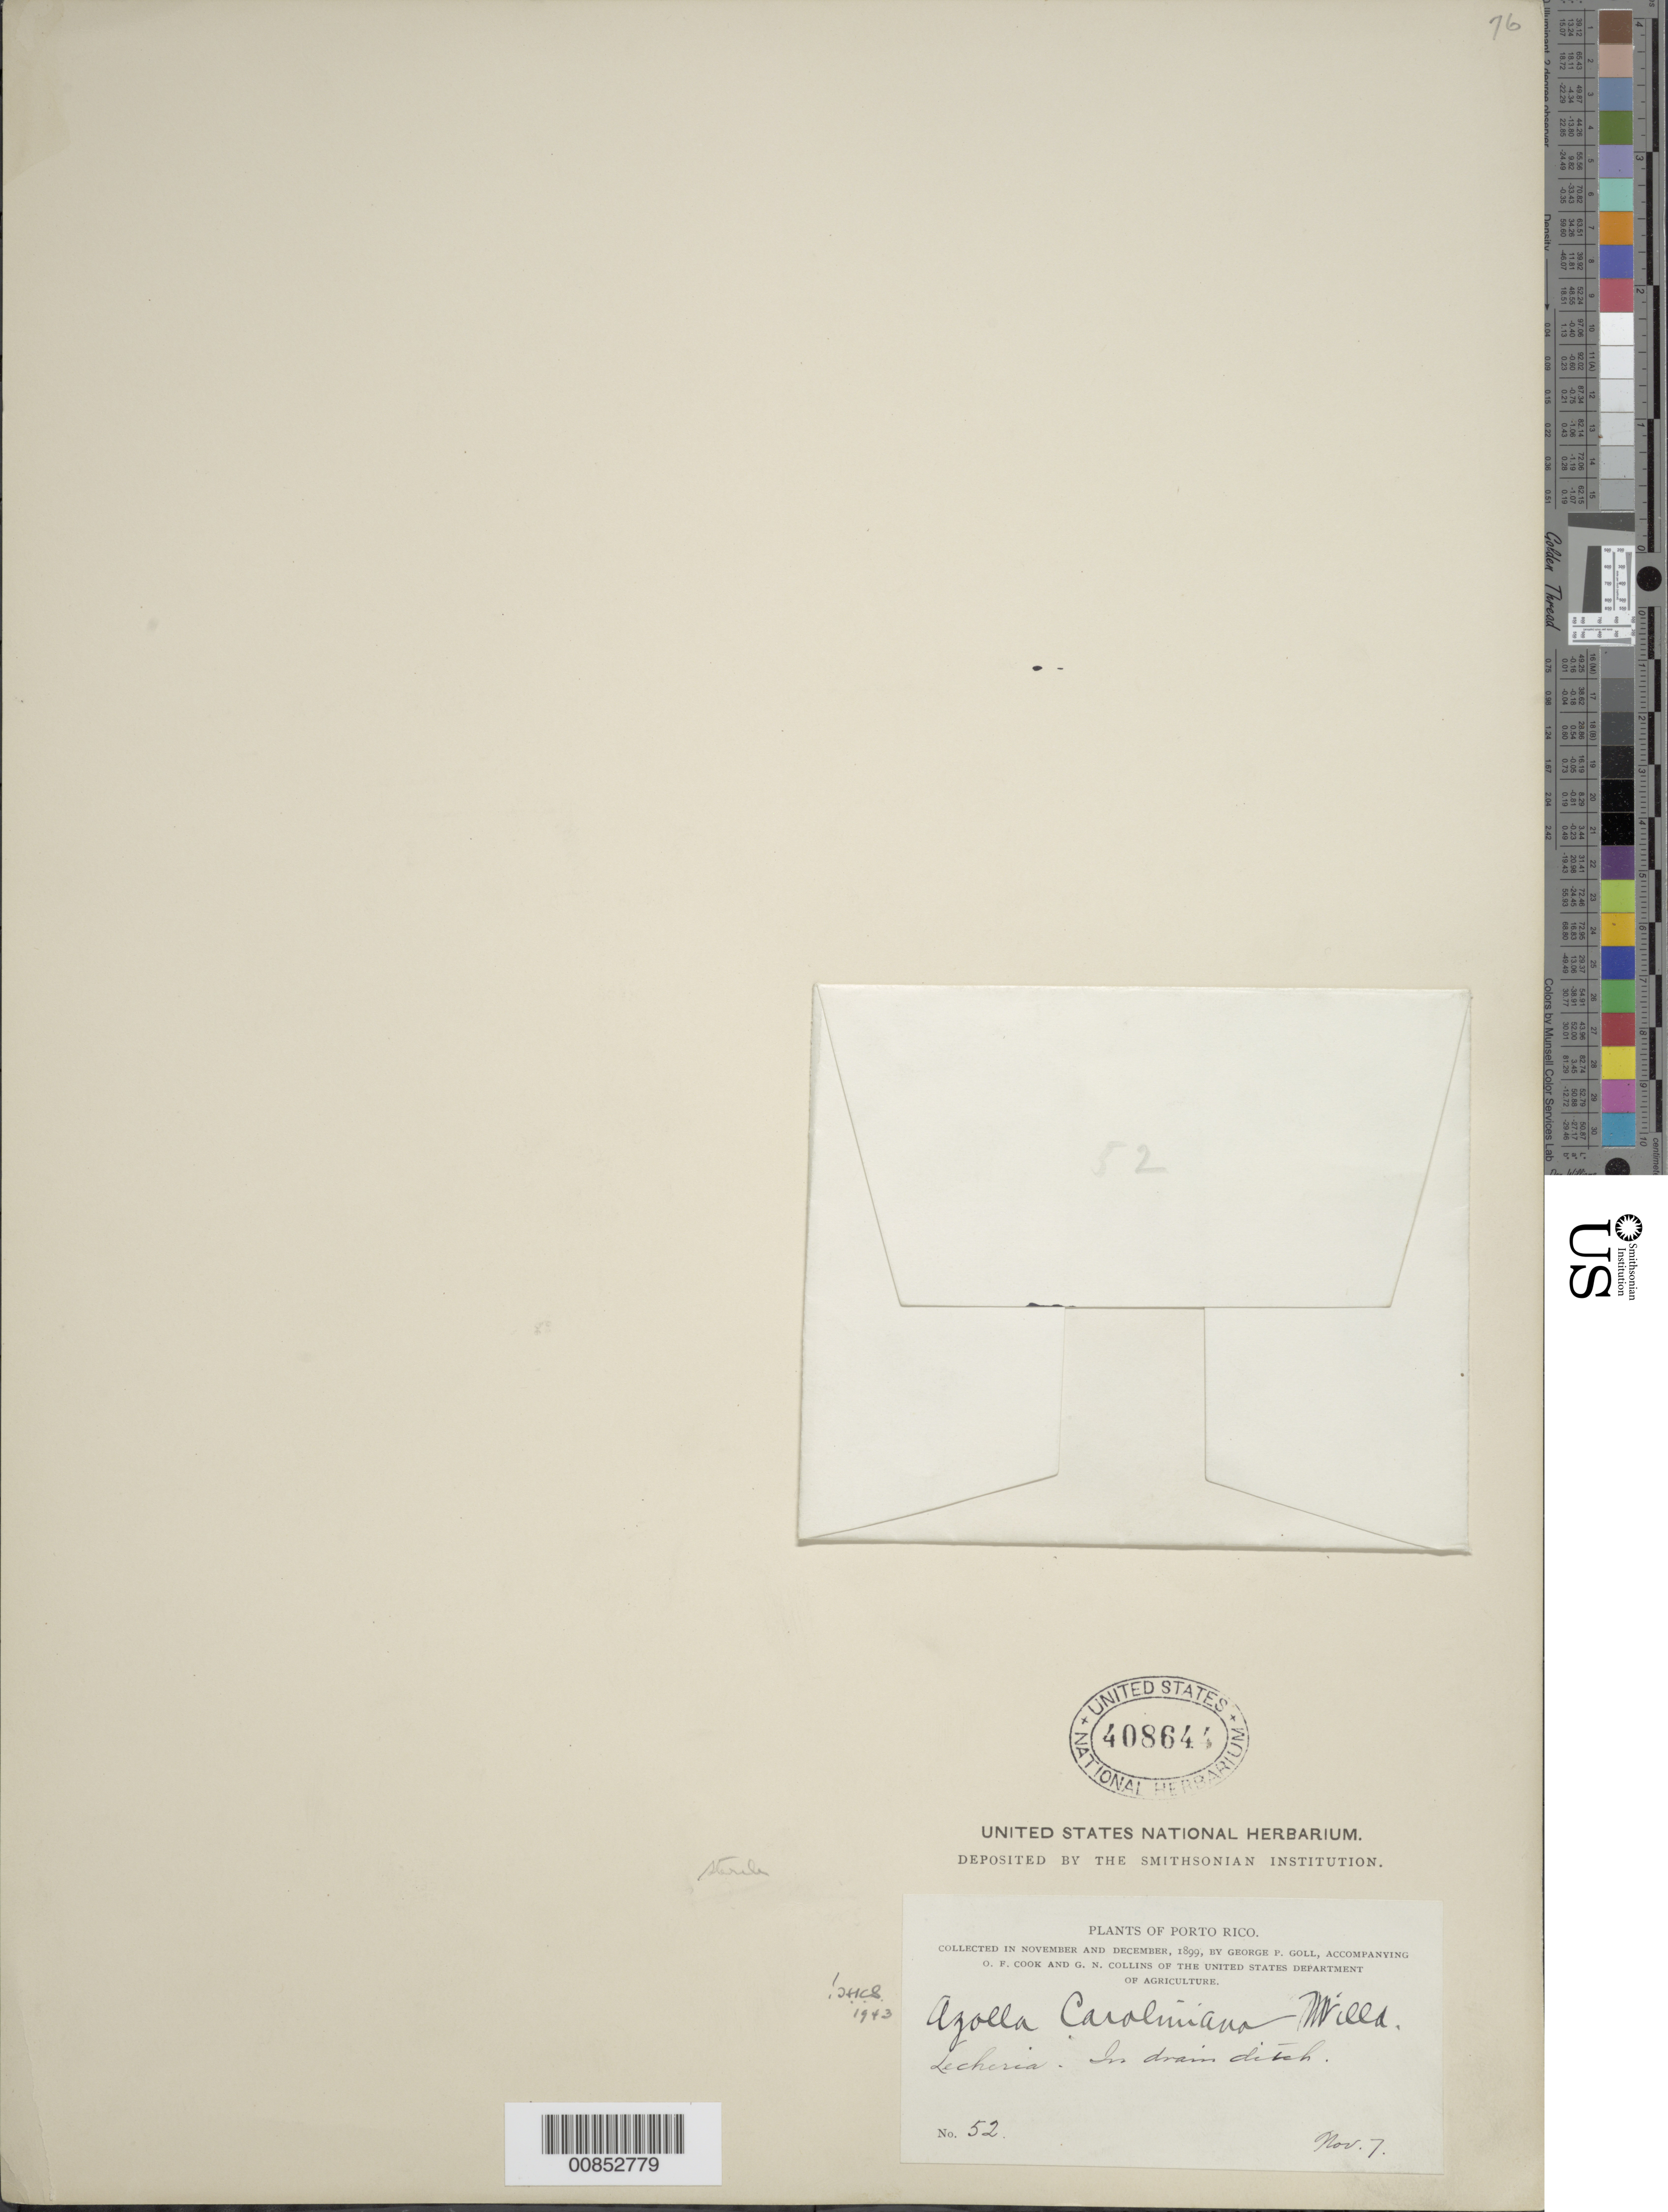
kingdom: Plantae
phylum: Tracheophyta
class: Polypodiopsida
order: Salviniales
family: Salviniaceae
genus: Azolla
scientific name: Azolla caroliniana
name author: Willd.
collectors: G. Goll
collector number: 52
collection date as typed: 07 Nov 1899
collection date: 1899-11-07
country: Puerto Rico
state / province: San Juan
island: Puerto Rico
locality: Lecheria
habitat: In drainage ditch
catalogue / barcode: US 408644